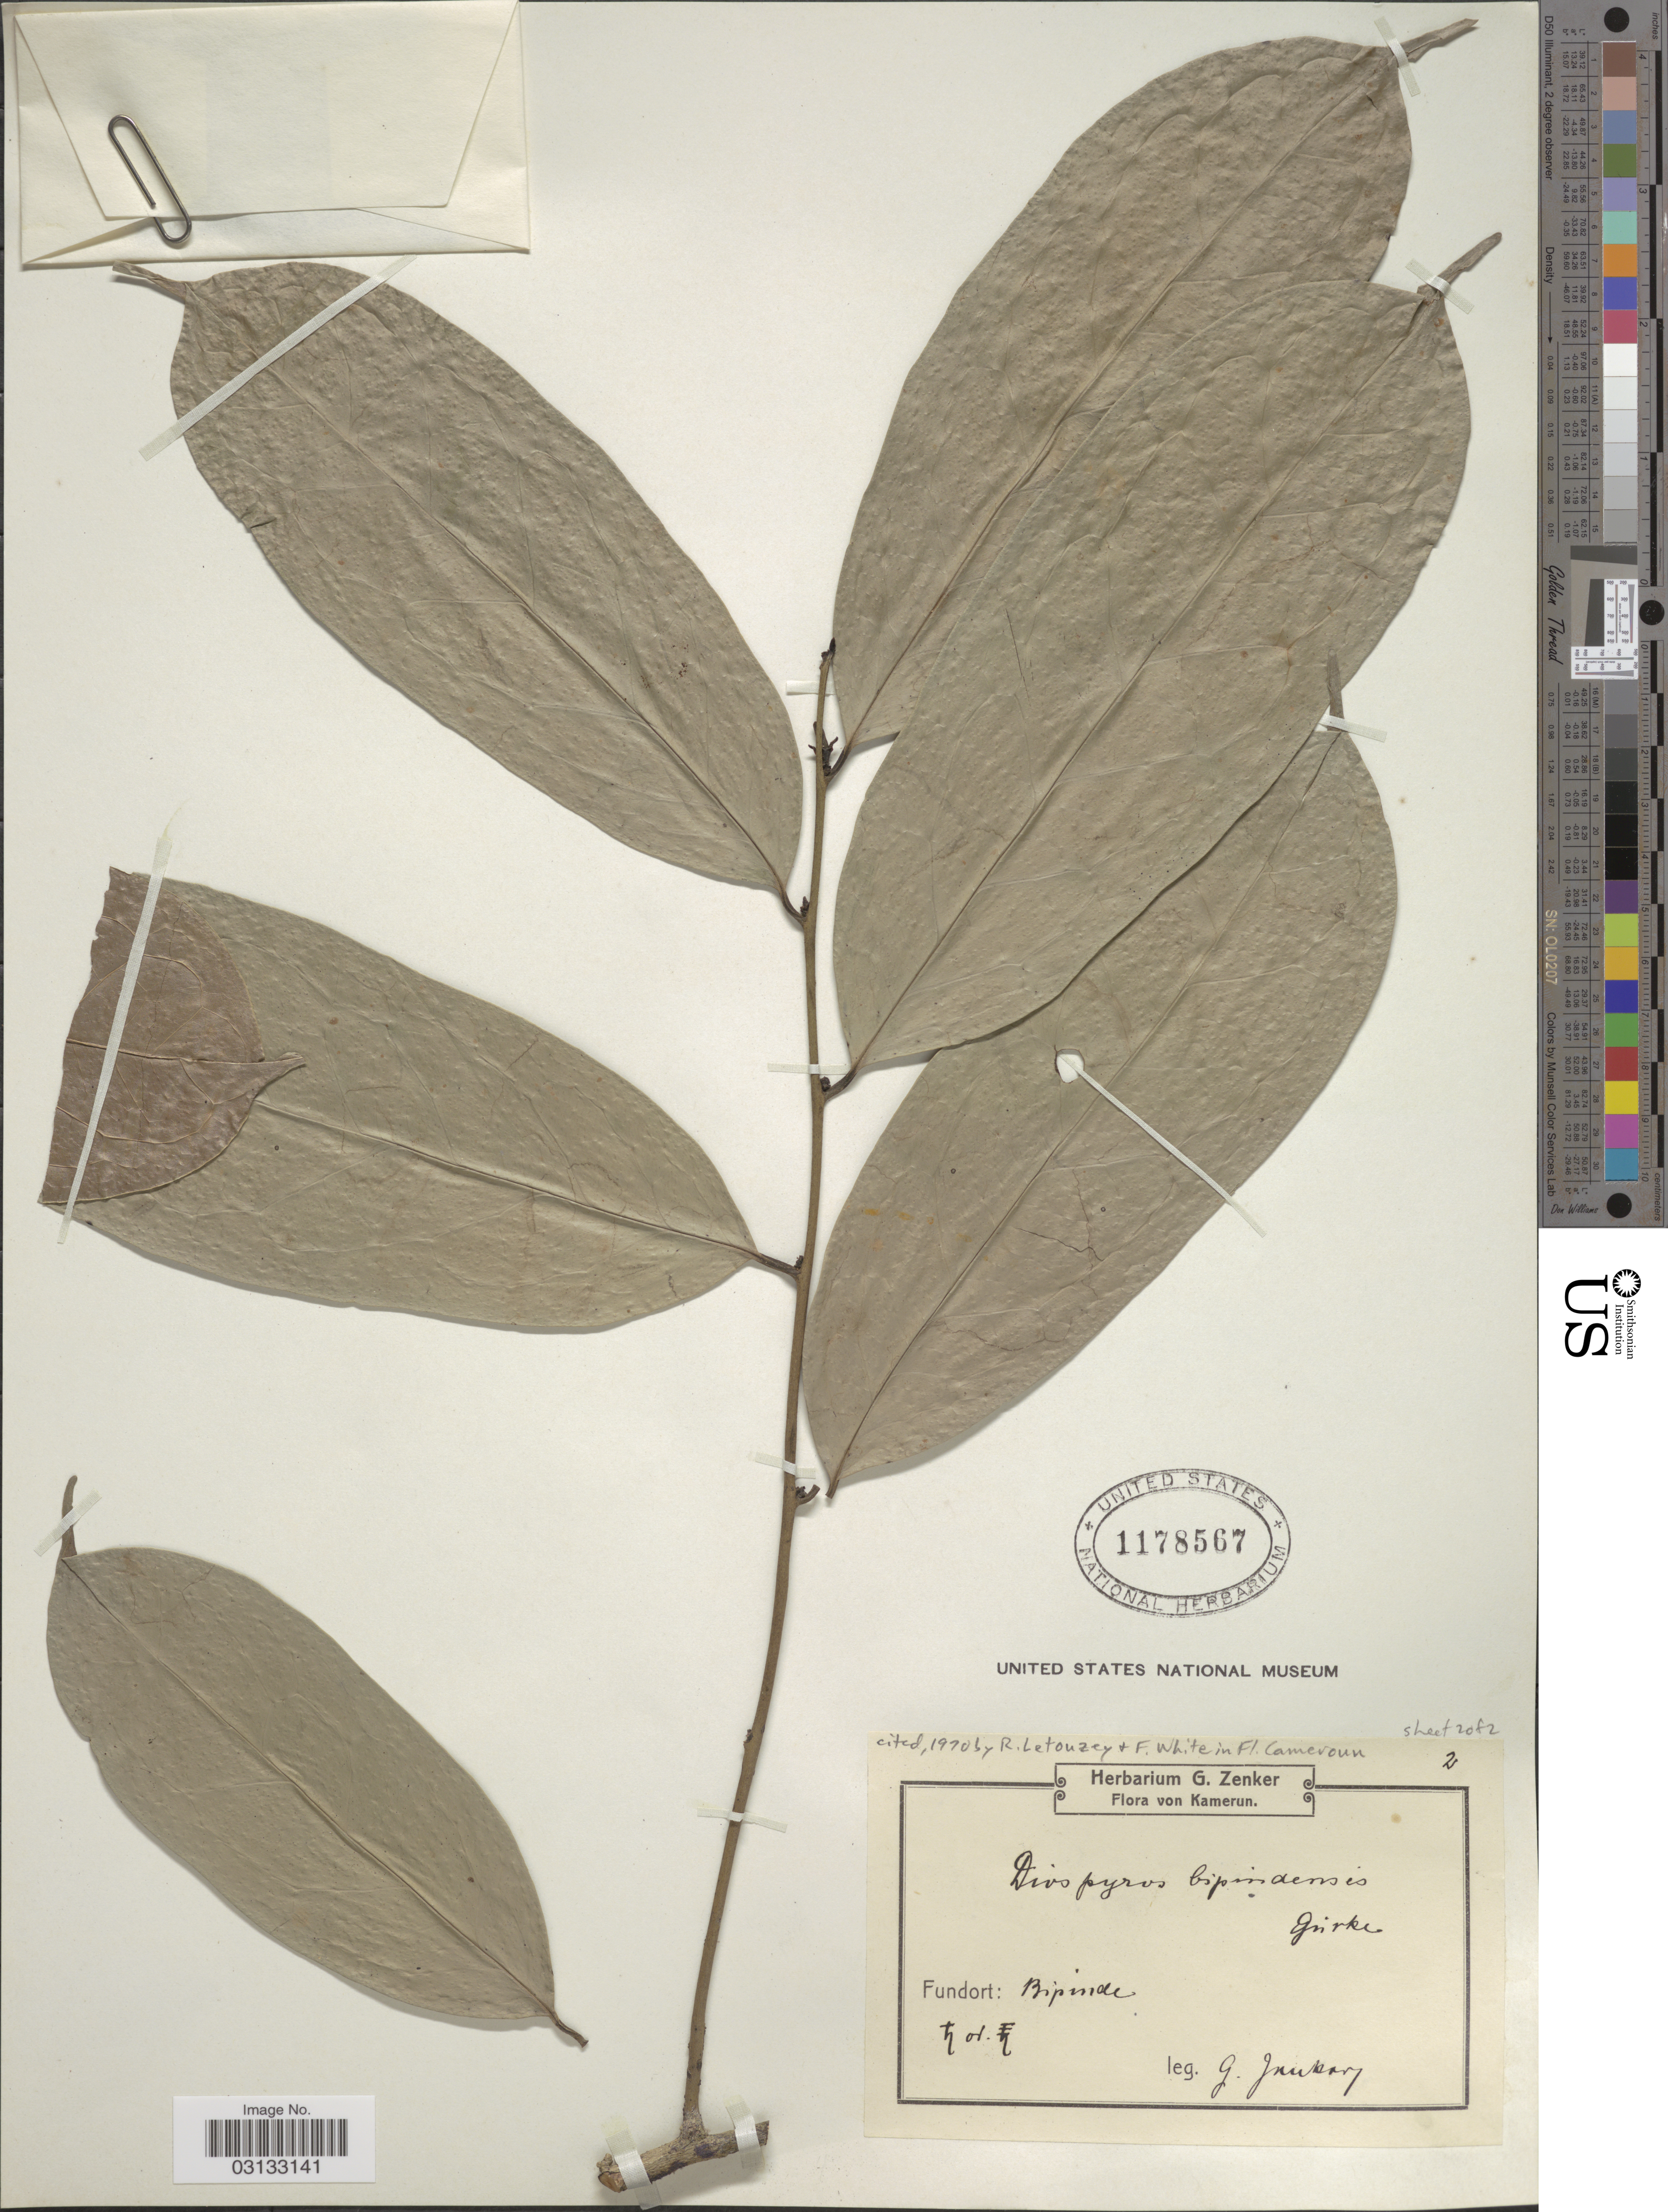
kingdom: Plantae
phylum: Tracheophyta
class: Magnoliopsida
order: Ericales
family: Ebenaceae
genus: Diospyros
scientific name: Diospyros bipindensis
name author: Gürke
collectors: G. A. Zenker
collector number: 2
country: Cameroon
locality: Kamerun, Bipinde.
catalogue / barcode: US 1178567